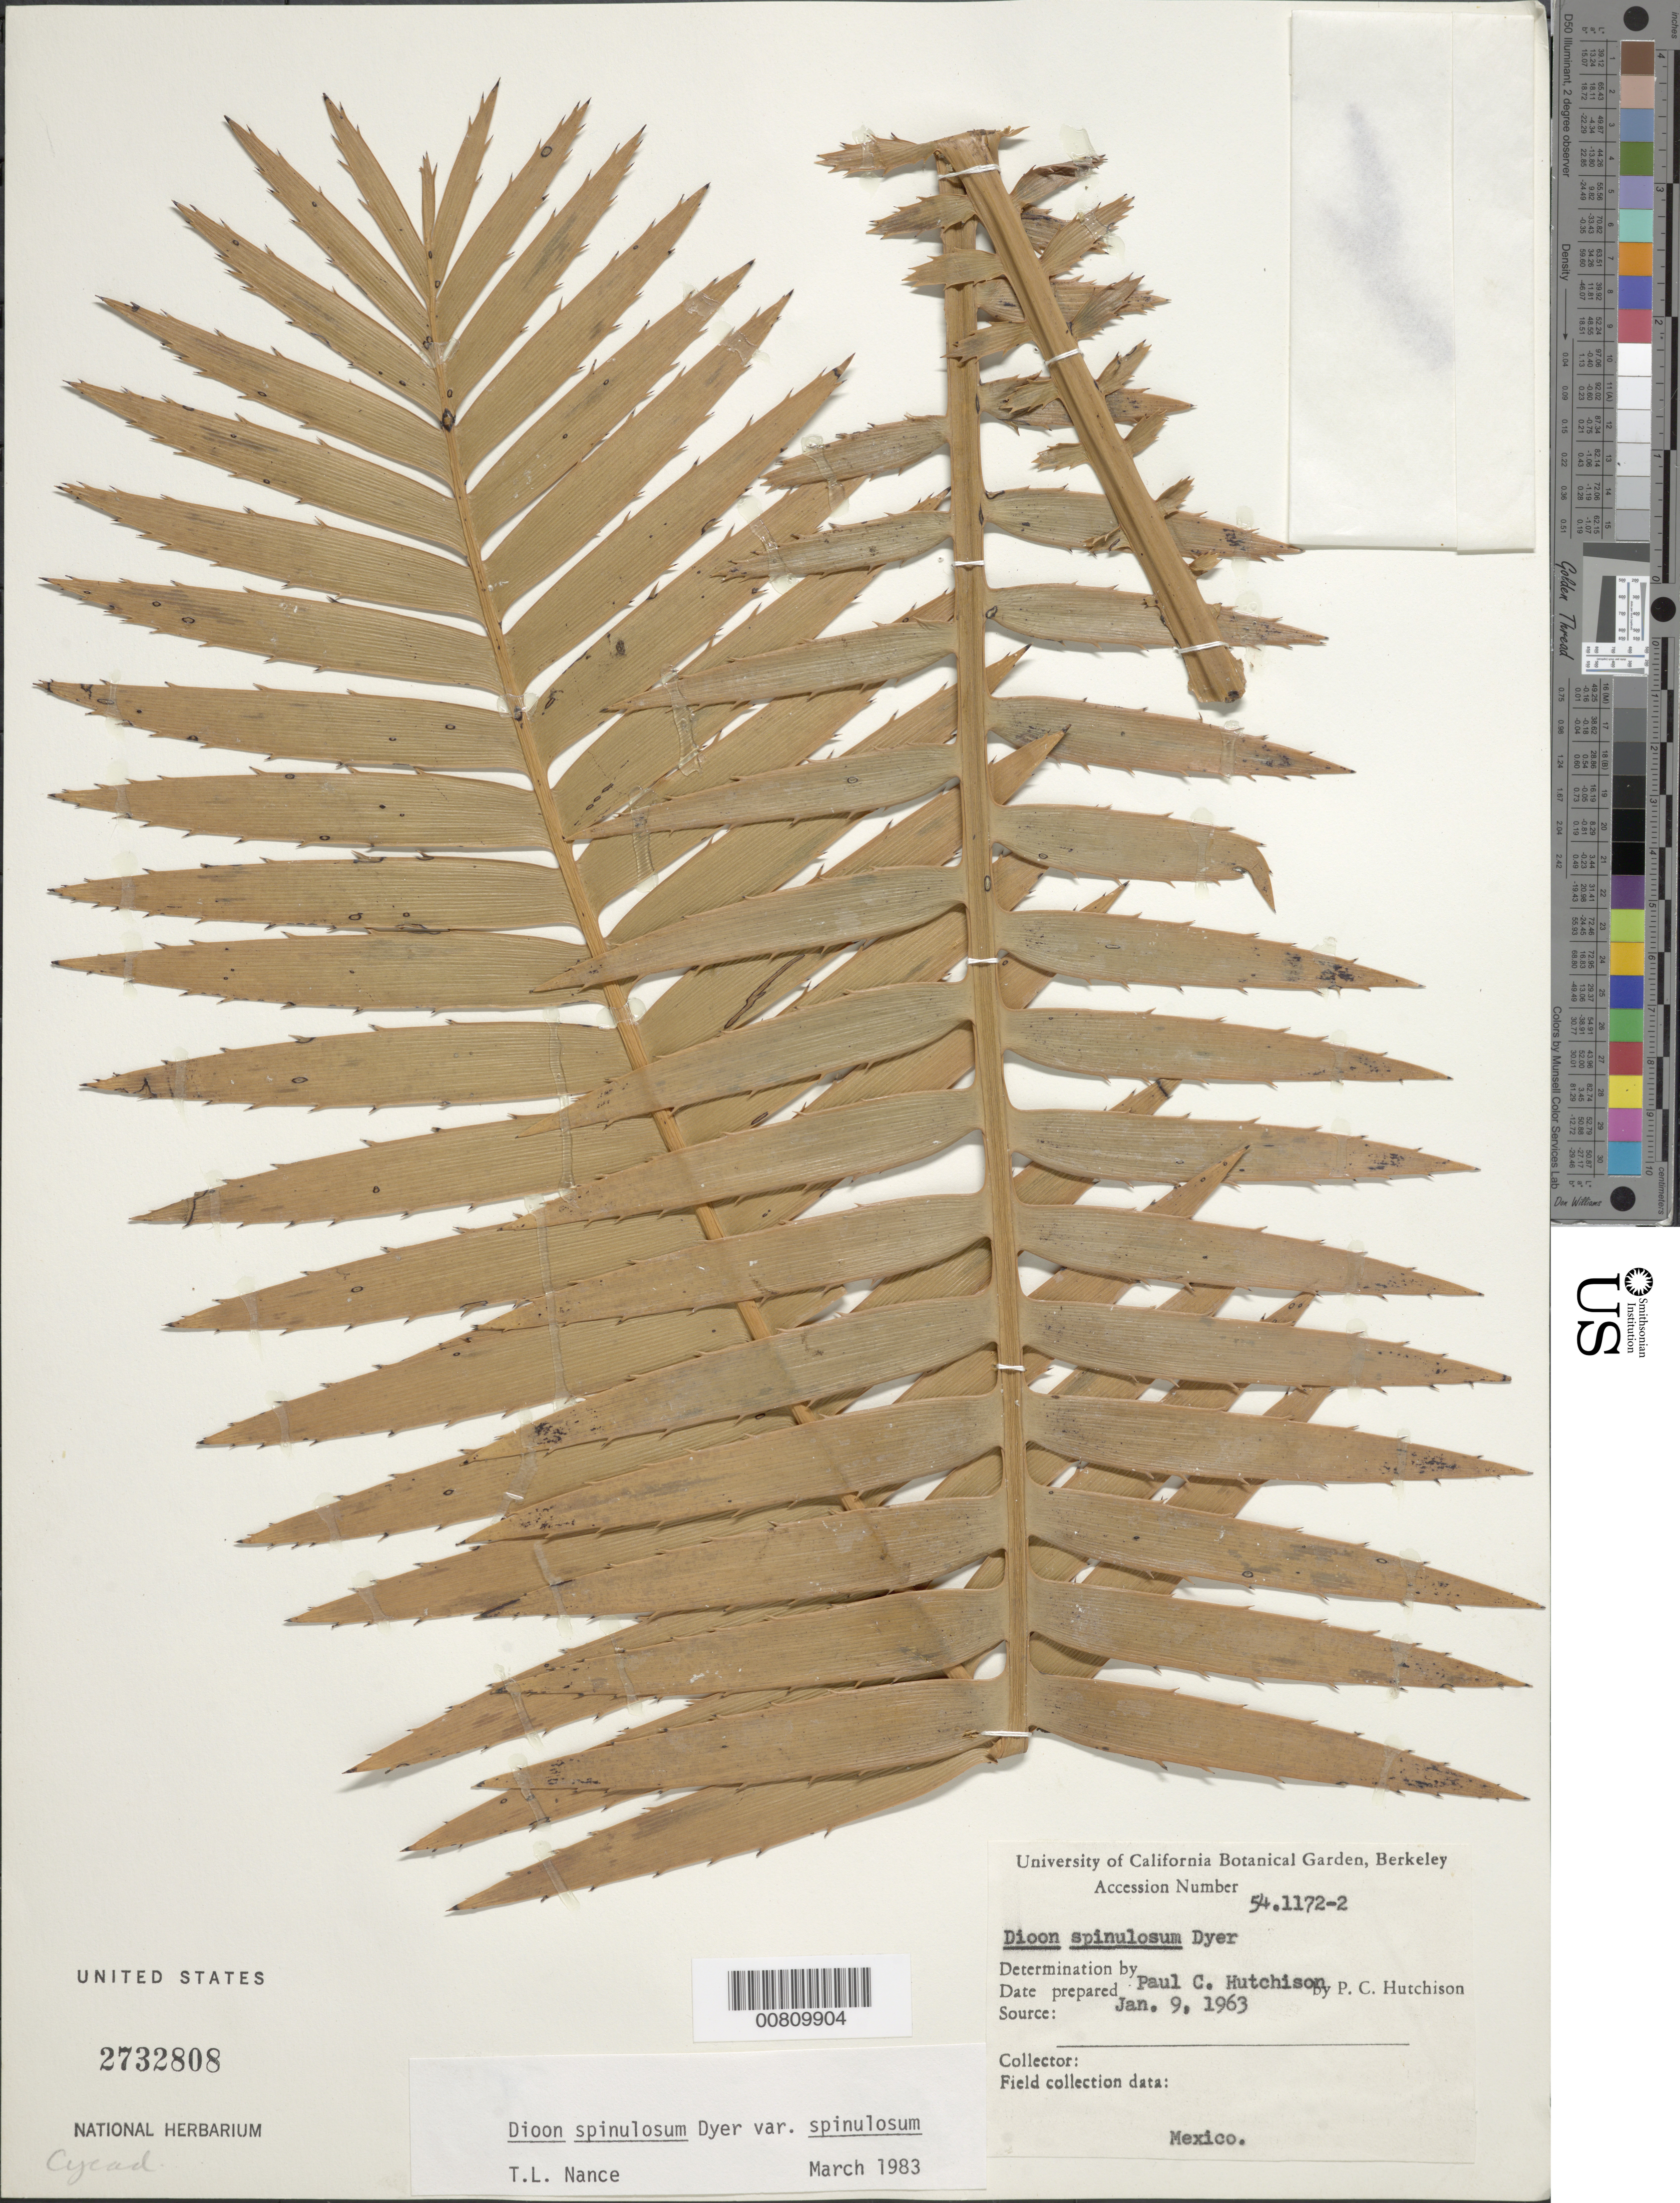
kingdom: Plantae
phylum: Tracheophyta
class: Cycadopsida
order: Cycadales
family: Zamiaceae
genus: Dioon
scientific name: Dioon spinulosum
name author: Dyer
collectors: P. C. Hutchison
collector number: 541172-2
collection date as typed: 09 Jan 1963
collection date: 1963-01-09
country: United States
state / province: California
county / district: Alameda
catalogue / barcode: US 2732808